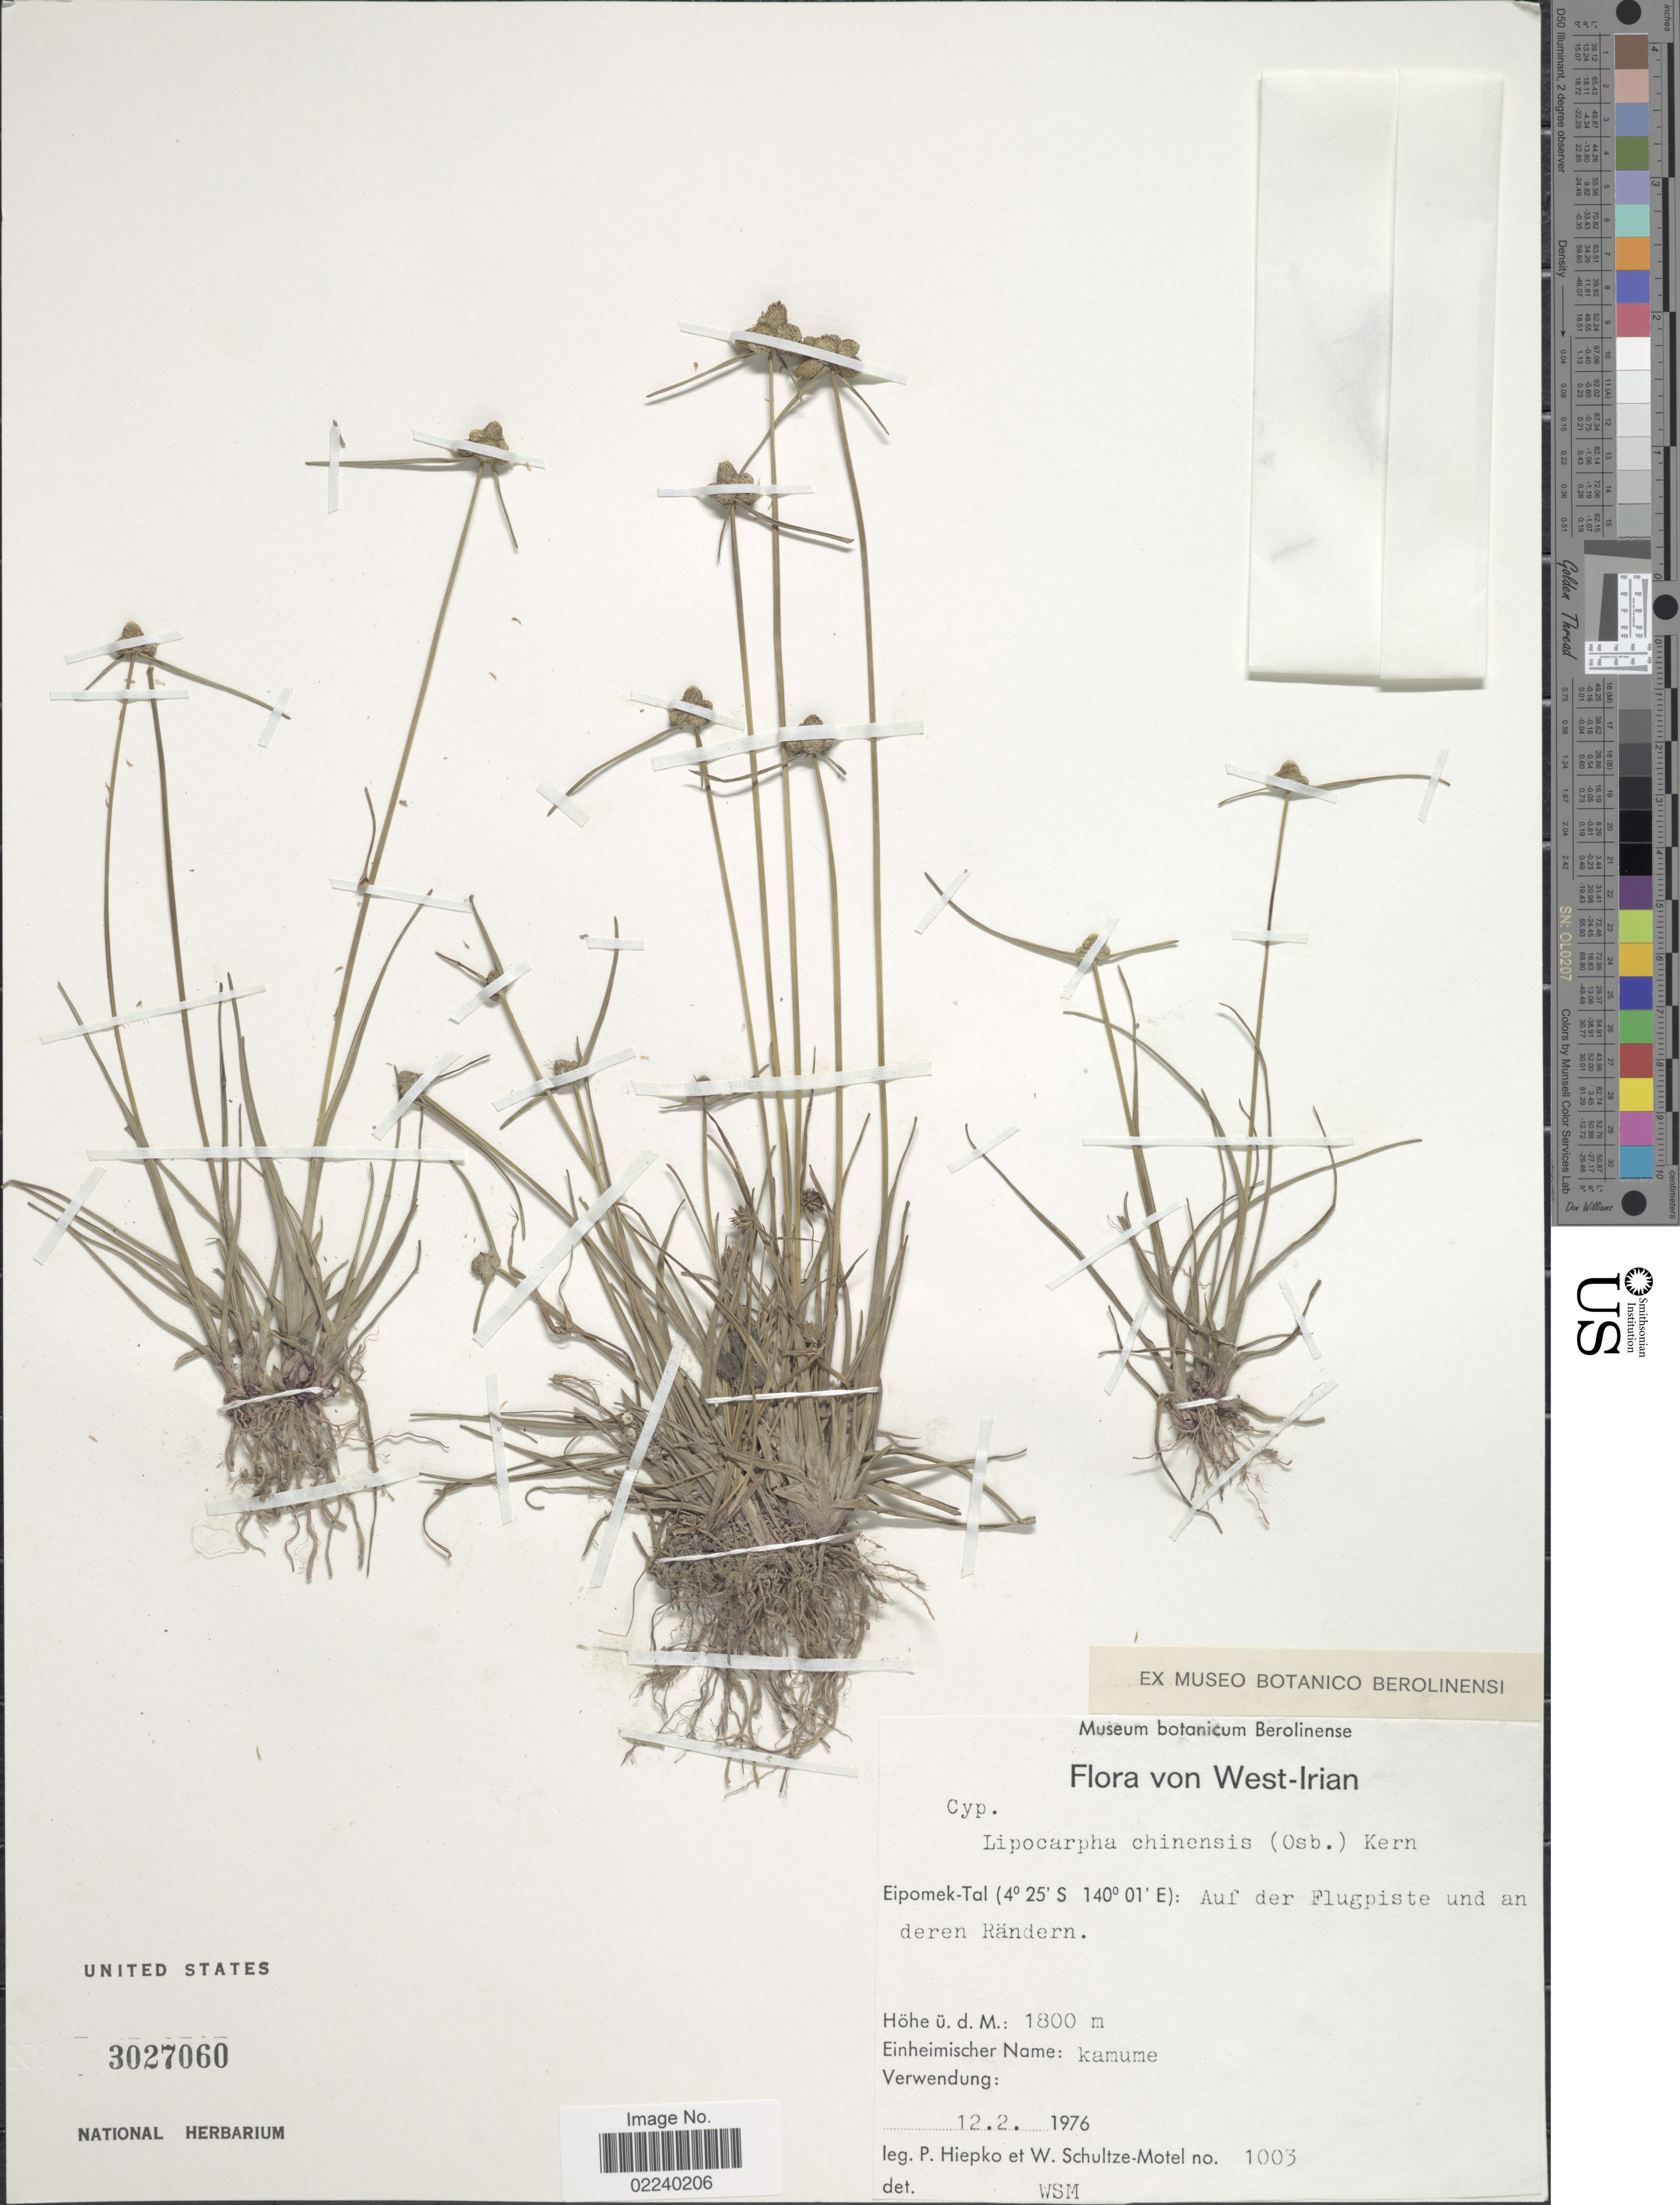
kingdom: Plantae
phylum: Tracheophyta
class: Liliopsida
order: Poales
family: Cyperaceae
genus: Cyperus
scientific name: Cyperus albescens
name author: (Steud.) Larridon & Govaerts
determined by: Strong, M. T., (US), Smithsonian Institution - National Museum of Natural History (UNITED STATES)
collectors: P. H. Hiepko & W. Schultze-Motel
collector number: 1003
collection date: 1976-02-12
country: Indonesia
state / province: Papua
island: New Guinea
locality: West Irian, Eipomek-Tal, Auf der Flugpiste und an deren Randern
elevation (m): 1800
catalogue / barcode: US 3027060